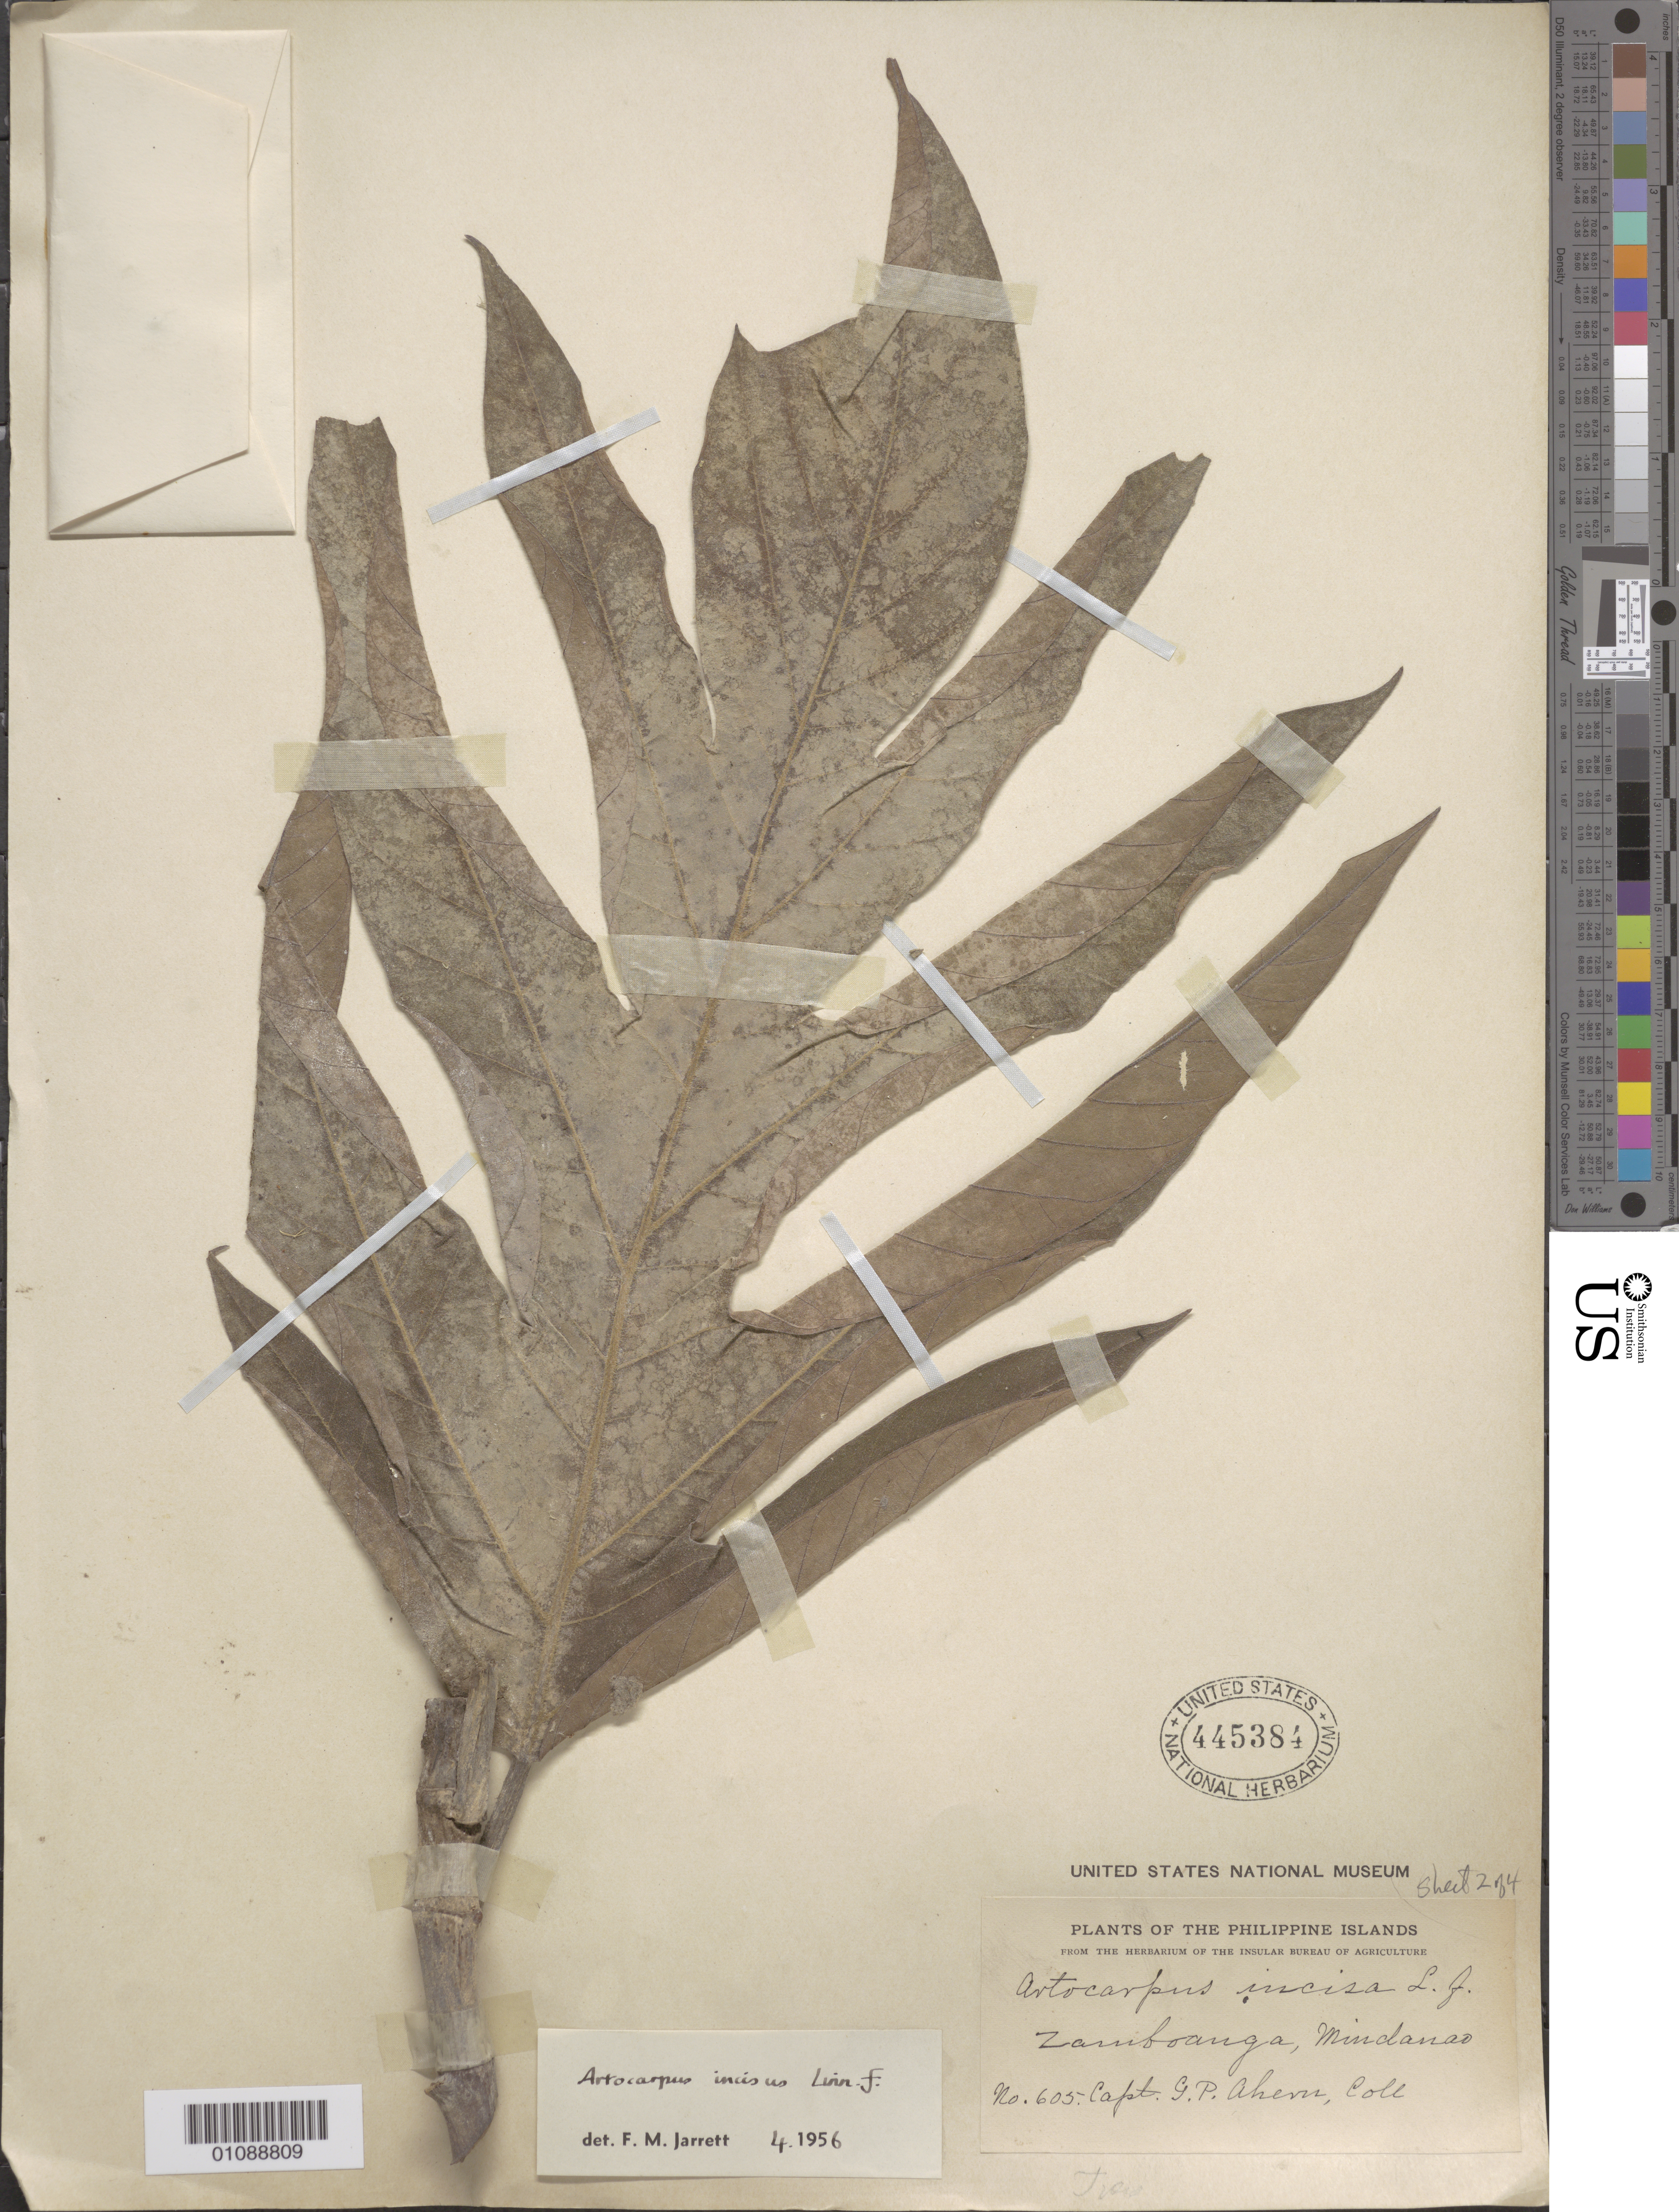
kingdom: Plantae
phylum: Tracheophyta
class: Magnoliopsida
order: Rosales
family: Moraceae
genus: Artocarpus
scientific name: Artocarpus altilis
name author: (Parkinson) Fosberg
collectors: G. Ahern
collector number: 605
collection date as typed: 1901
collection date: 1901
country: Philippines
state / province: Zamboanga Peninsula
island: Mindanao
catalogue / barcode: US 445384